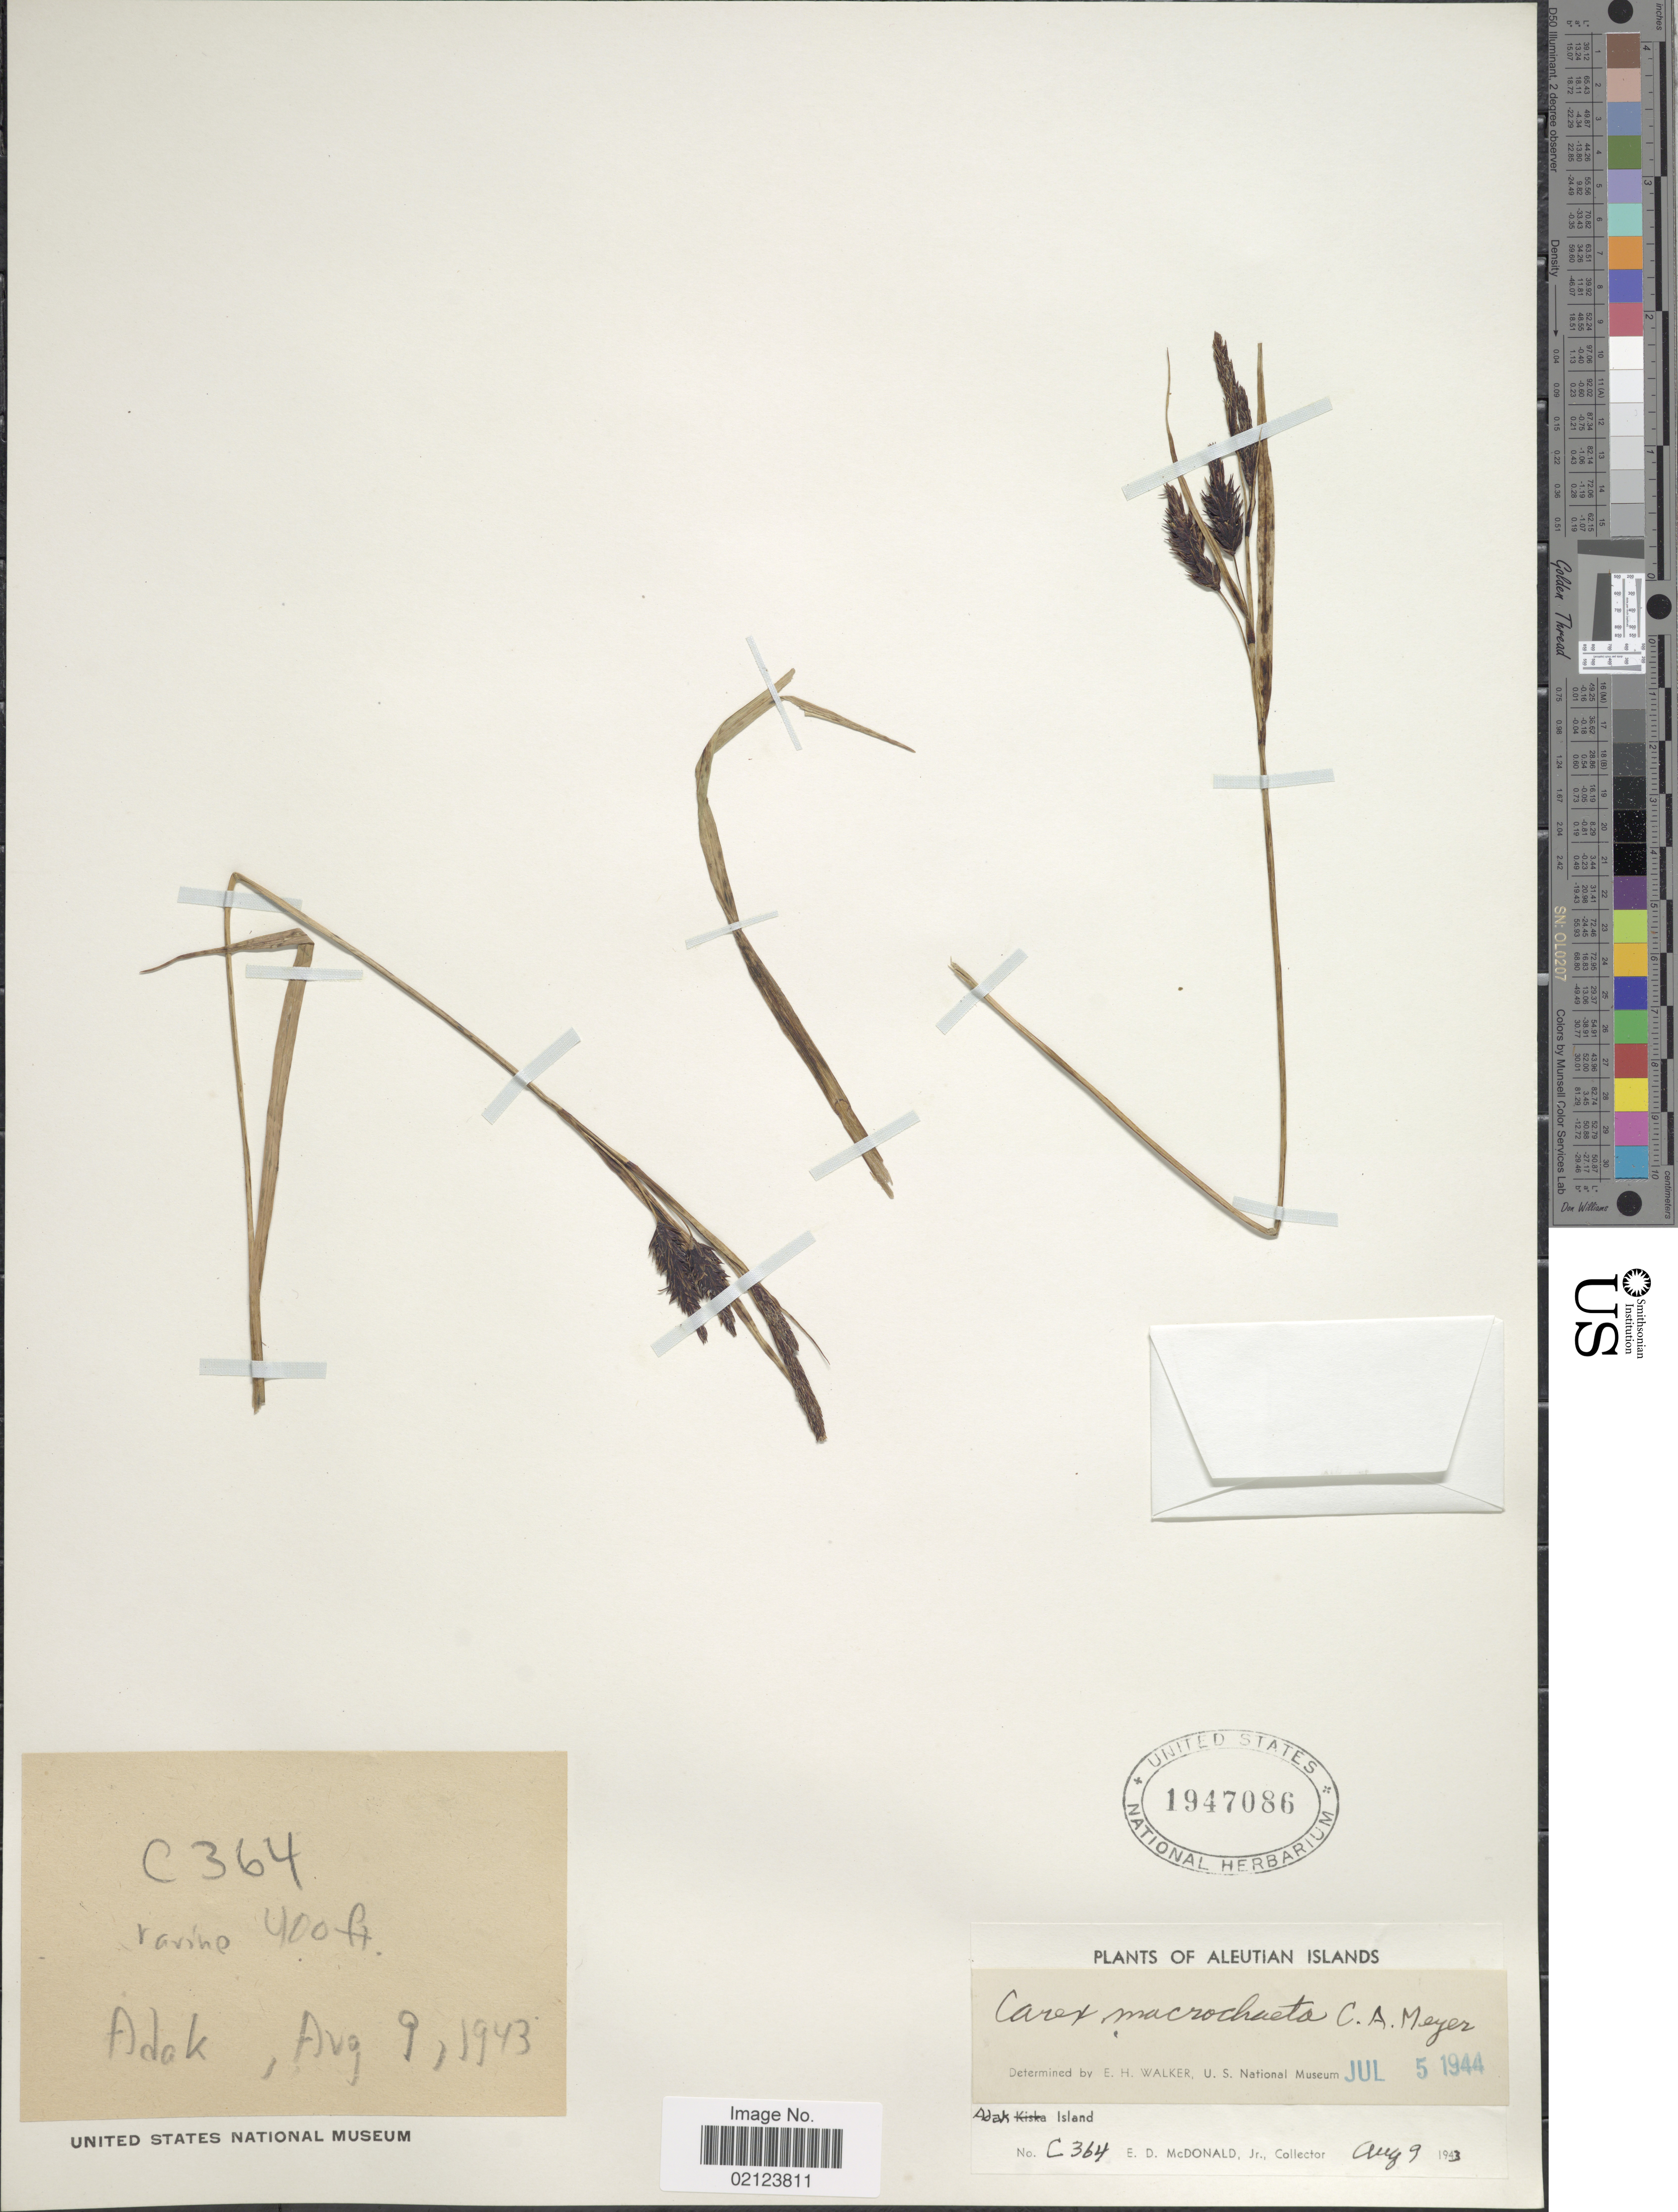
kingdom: Plantae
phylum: Tracheophyta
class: Liliopsida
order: Poales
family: Cyperaceae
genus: Carex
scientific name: Carex macrochaeta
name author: C.A. Mey.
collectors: E. D. McDonald Jr.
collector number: C364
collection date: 1943-08-09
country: United States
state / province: Alaska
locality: Aleutian Islands. Adak Island. Ravine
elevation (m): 122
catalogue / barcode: US 1947086